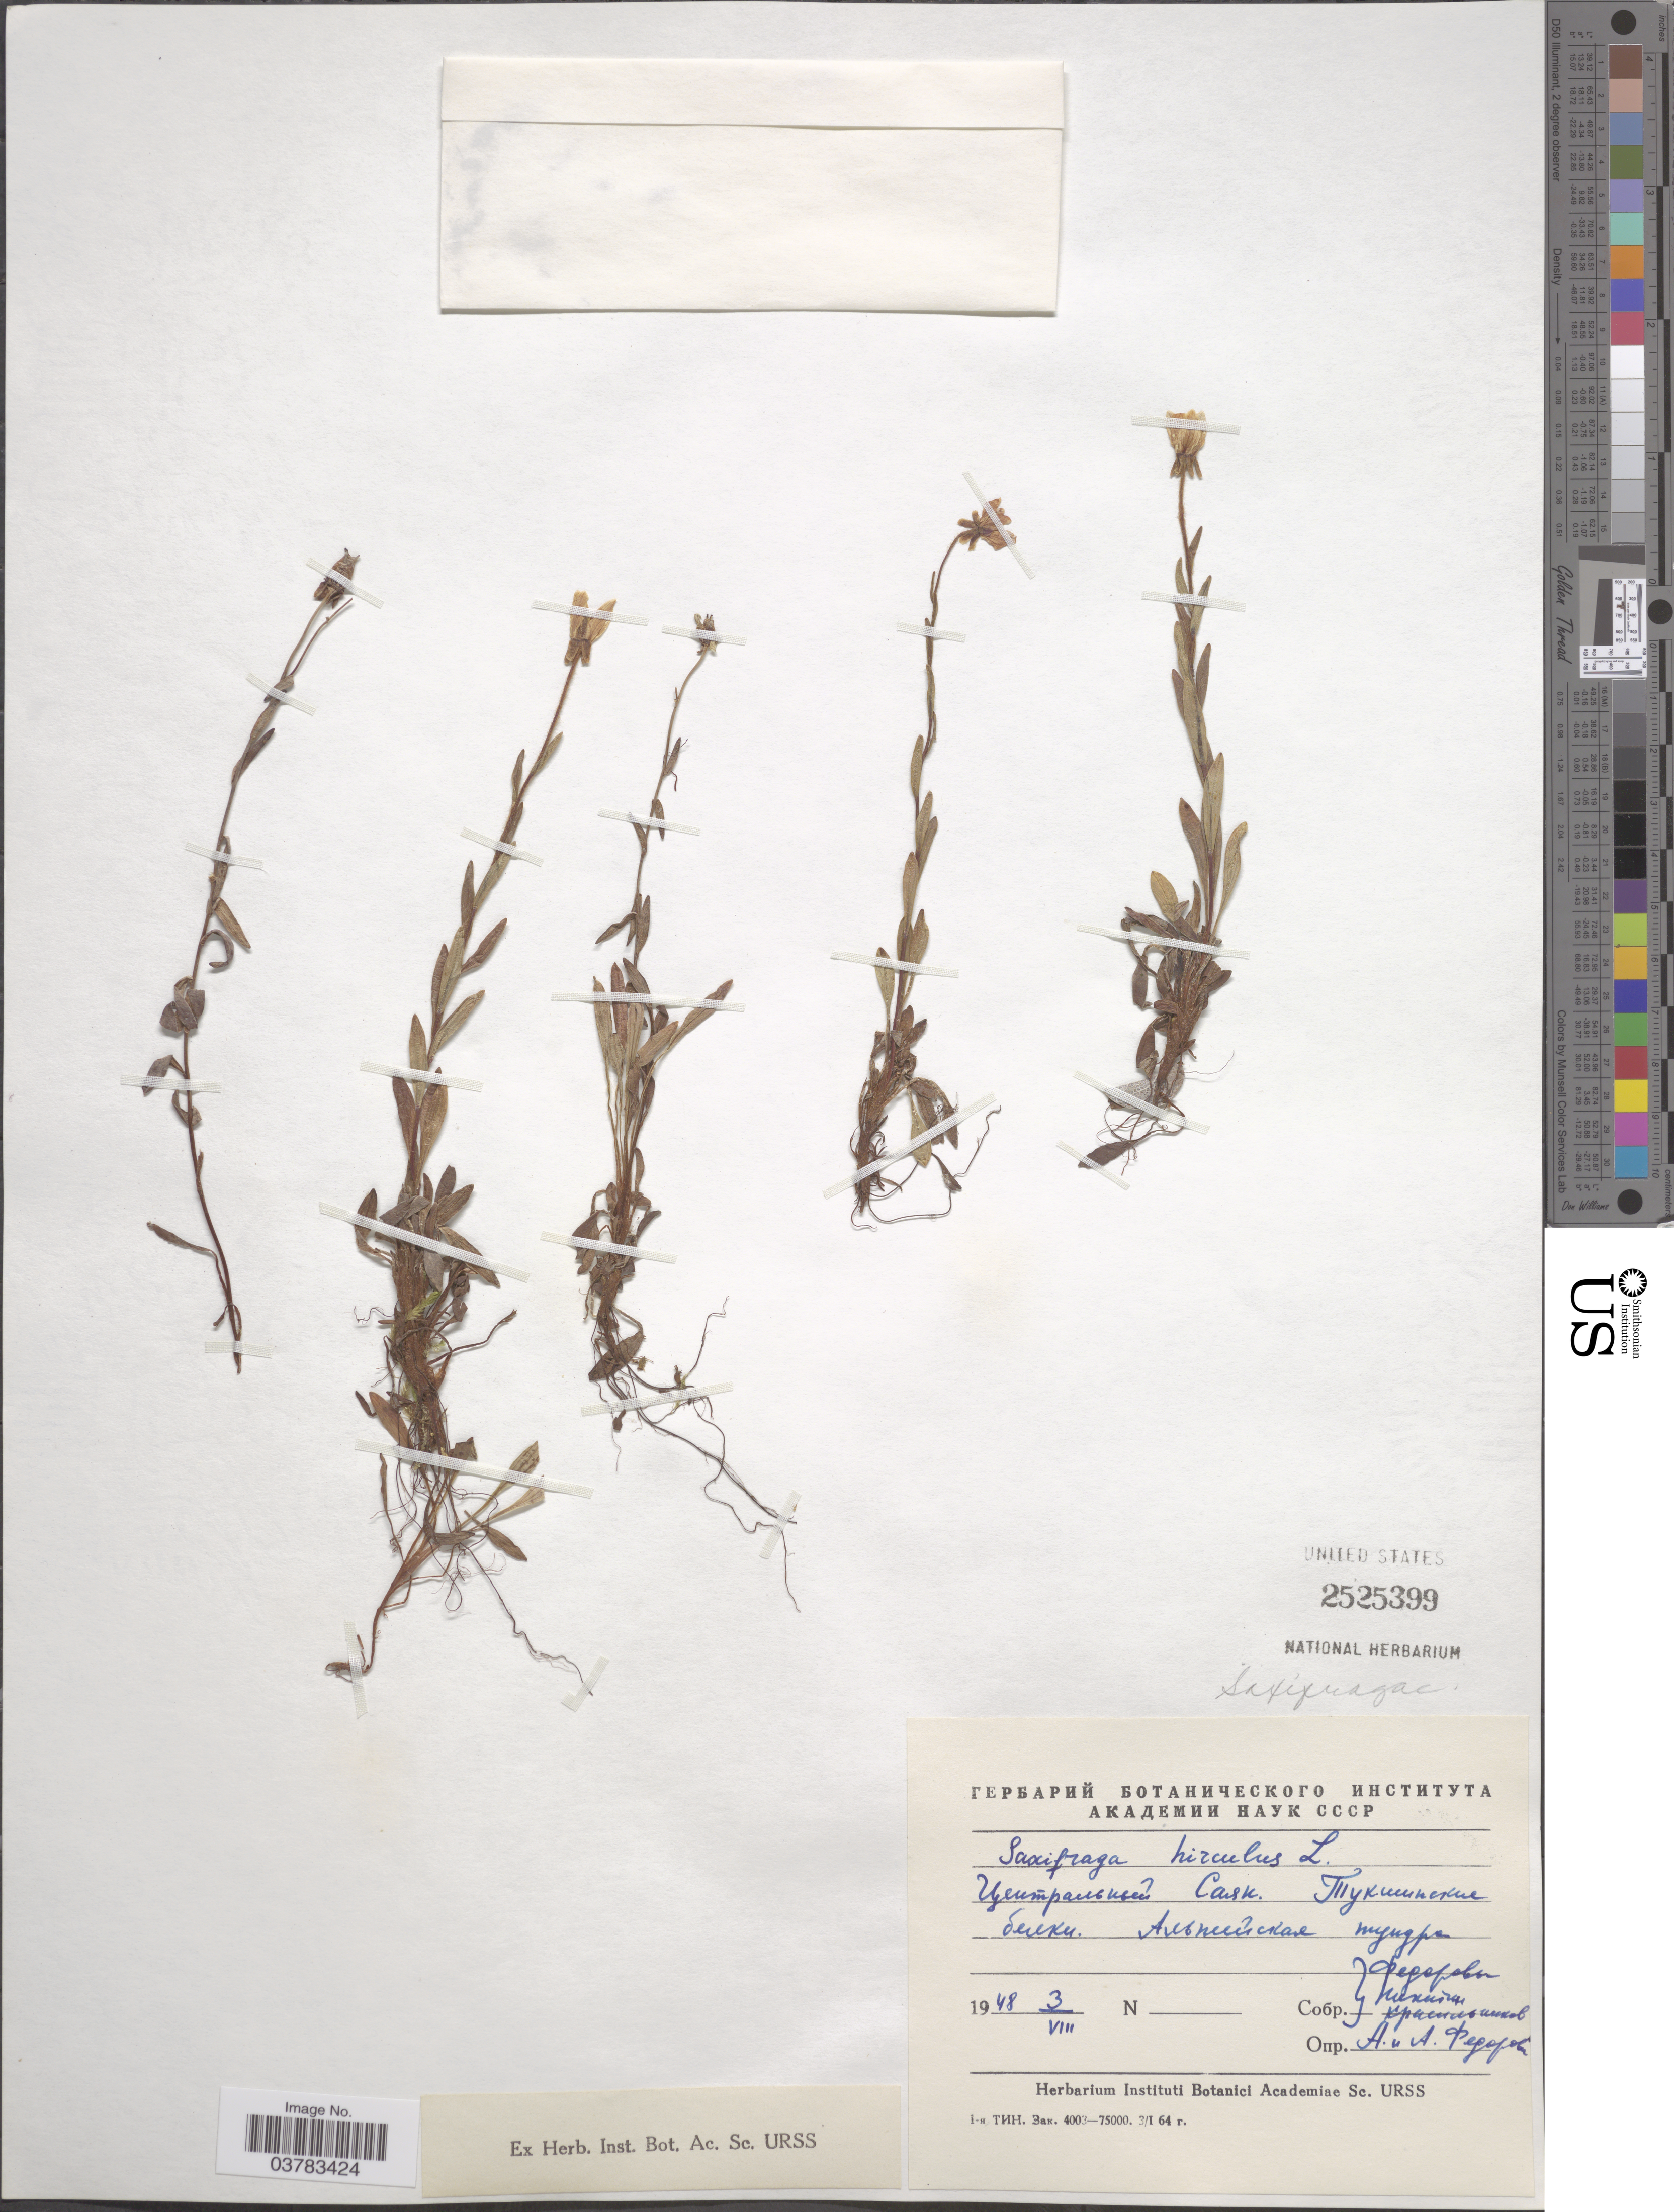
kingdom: Plantae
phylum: Tracheophyta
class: Magnoliopsida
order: Saxifragales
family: Saxifragaceae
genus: Saxifraga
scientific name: Saxifraga hirculus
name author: L.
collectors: Fedorov, -- Nikitin & Krasilnikov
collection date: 1948-08-03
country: Russian Federation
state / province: Tuva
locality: Central Sayan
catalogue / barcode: US 2525399